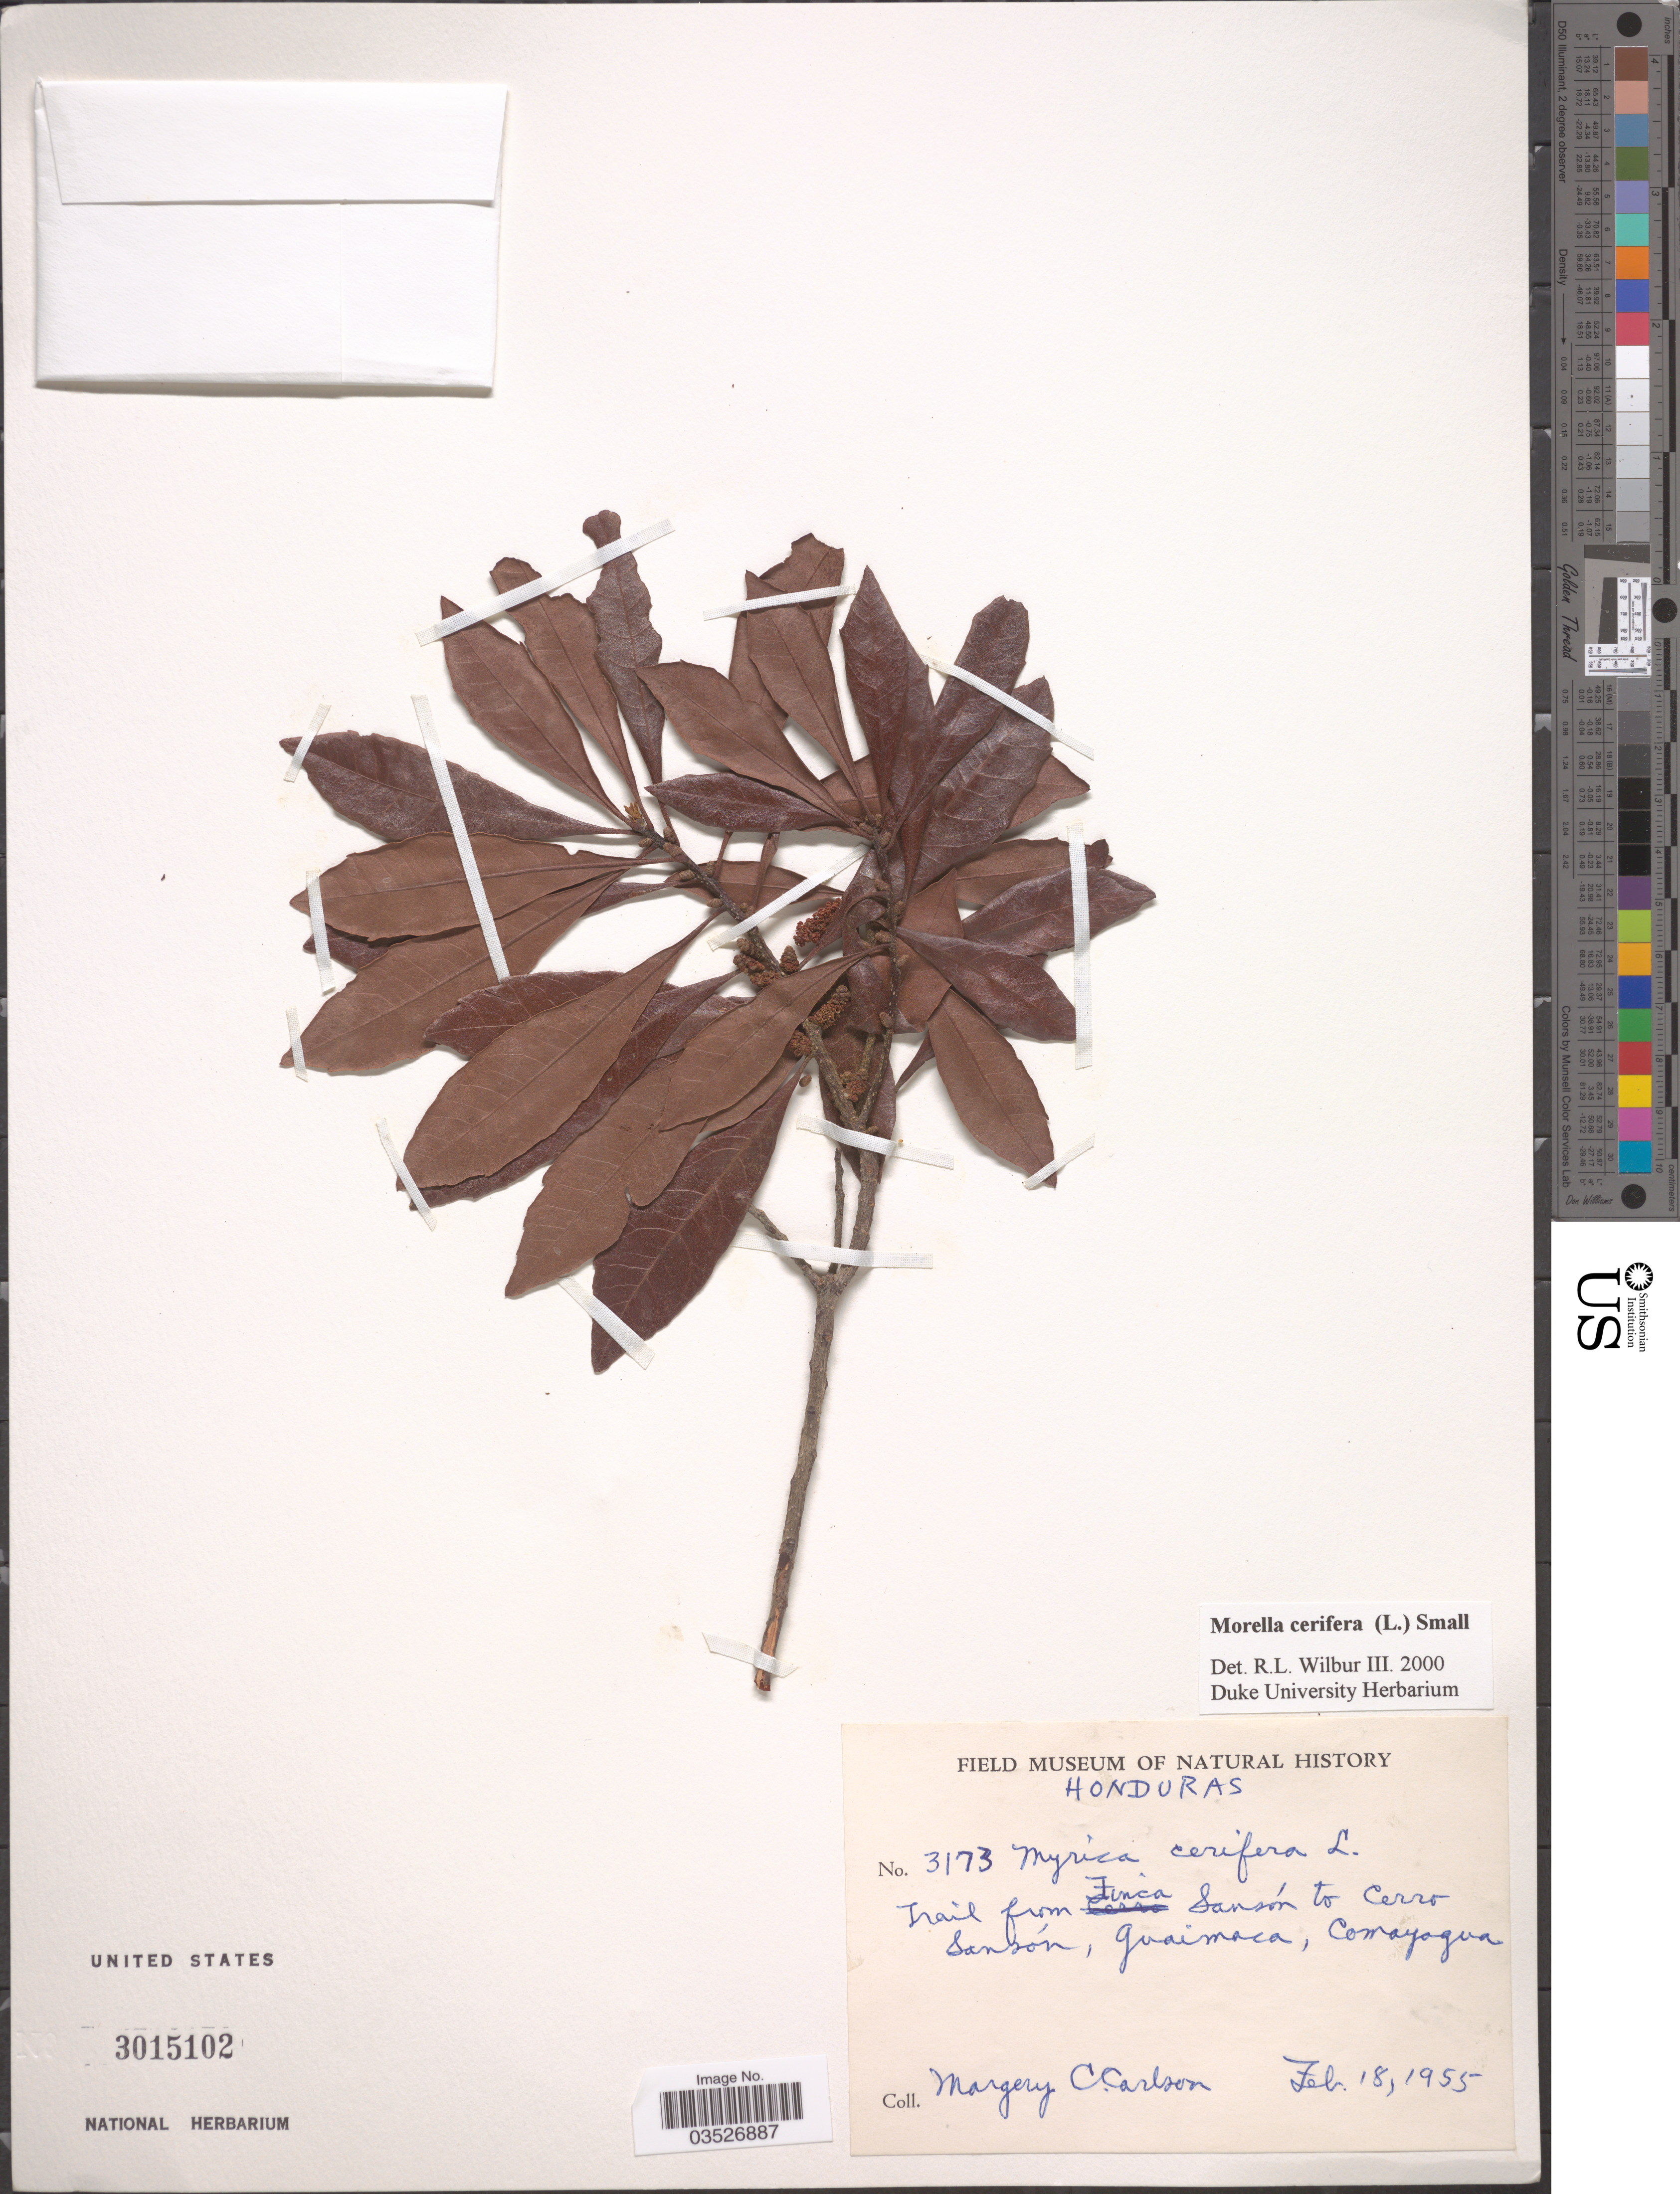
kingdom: Plantae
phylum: Tracheophyta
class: Magnoliopsida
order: Fagales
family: Myricaceae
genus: Morella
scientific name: Morella cerifera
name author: (L.) Small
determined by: Wilbur, R. L.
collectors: M. C. Carlson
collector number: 3173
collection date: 1955-02-18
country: Honduras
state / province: Comayagua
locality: Trail from Finca Sonsón to Cerro Sansón, Guaimaca.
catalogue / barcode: US 3015102